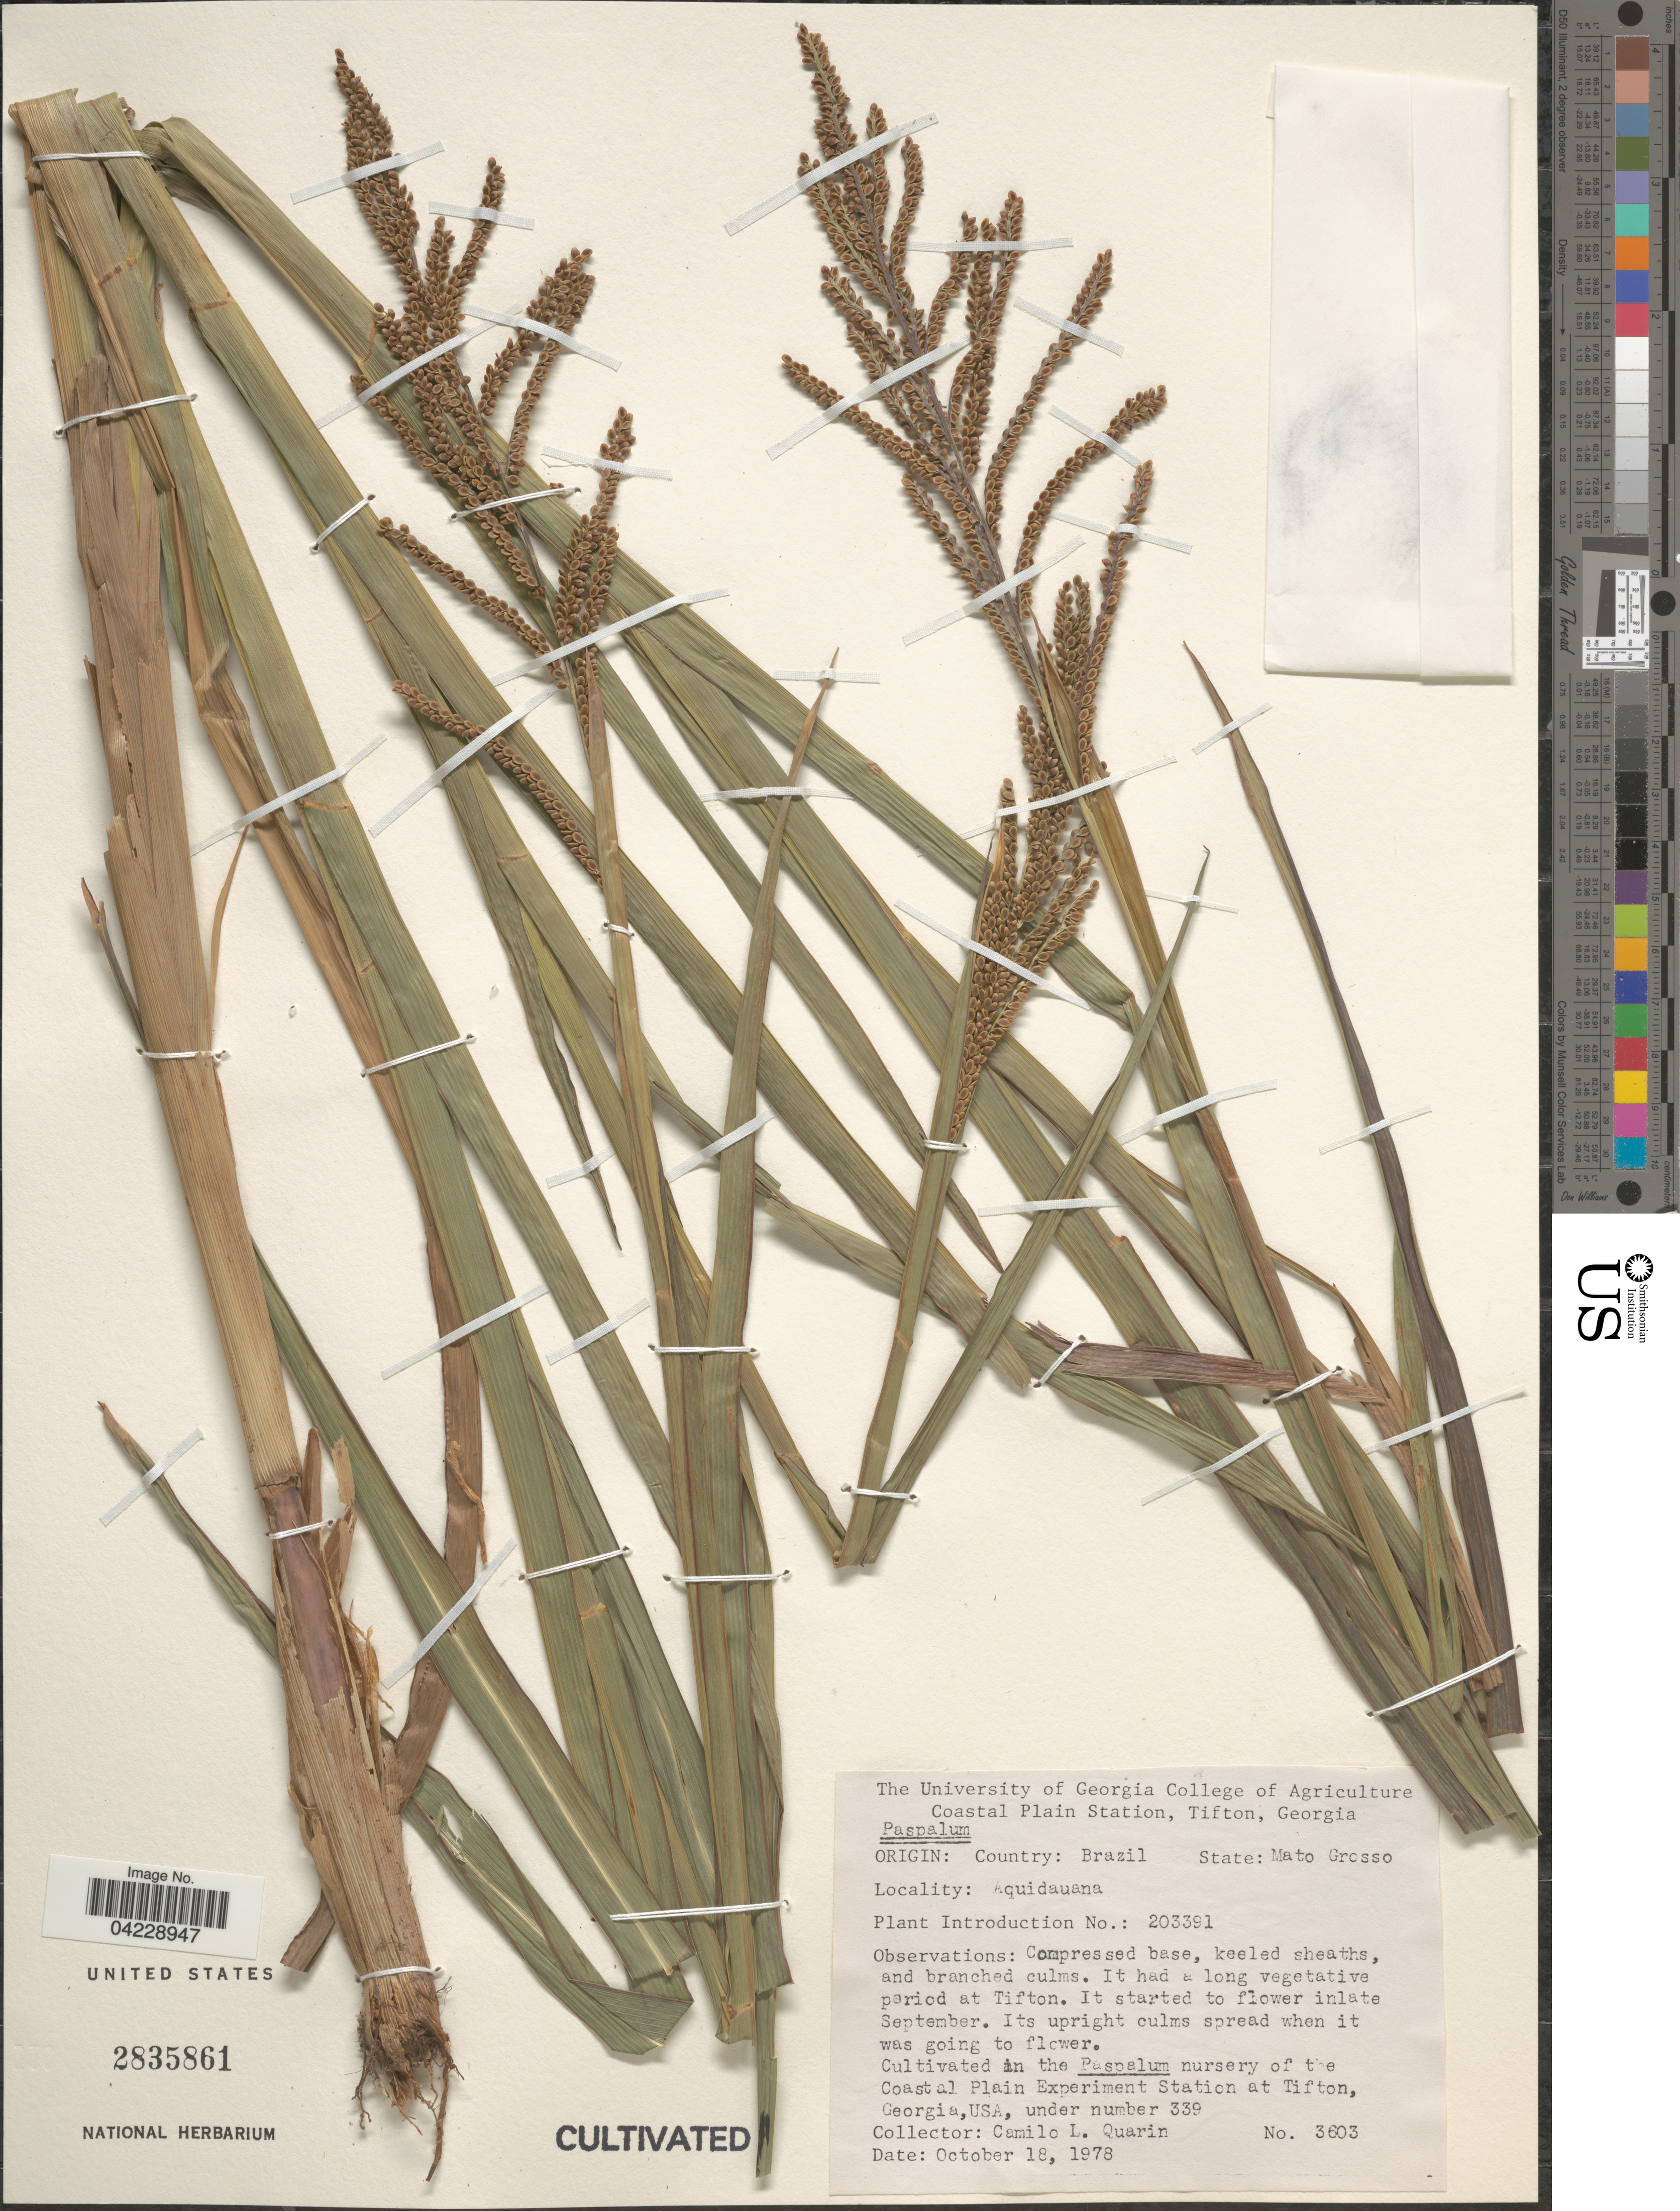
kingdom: Plantae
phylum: Tracheophyta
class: Liliopsida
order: Poales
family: Poaceae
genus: Paspalum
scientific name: Paspalum sp.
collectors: C. Quarin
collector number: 3603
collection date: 1978-10-18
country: United States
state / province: Georgia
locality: In the Paspalum nursery of the Coastal Plain Experiment Station at Tifton, under number 339.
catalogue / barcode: US 2835861